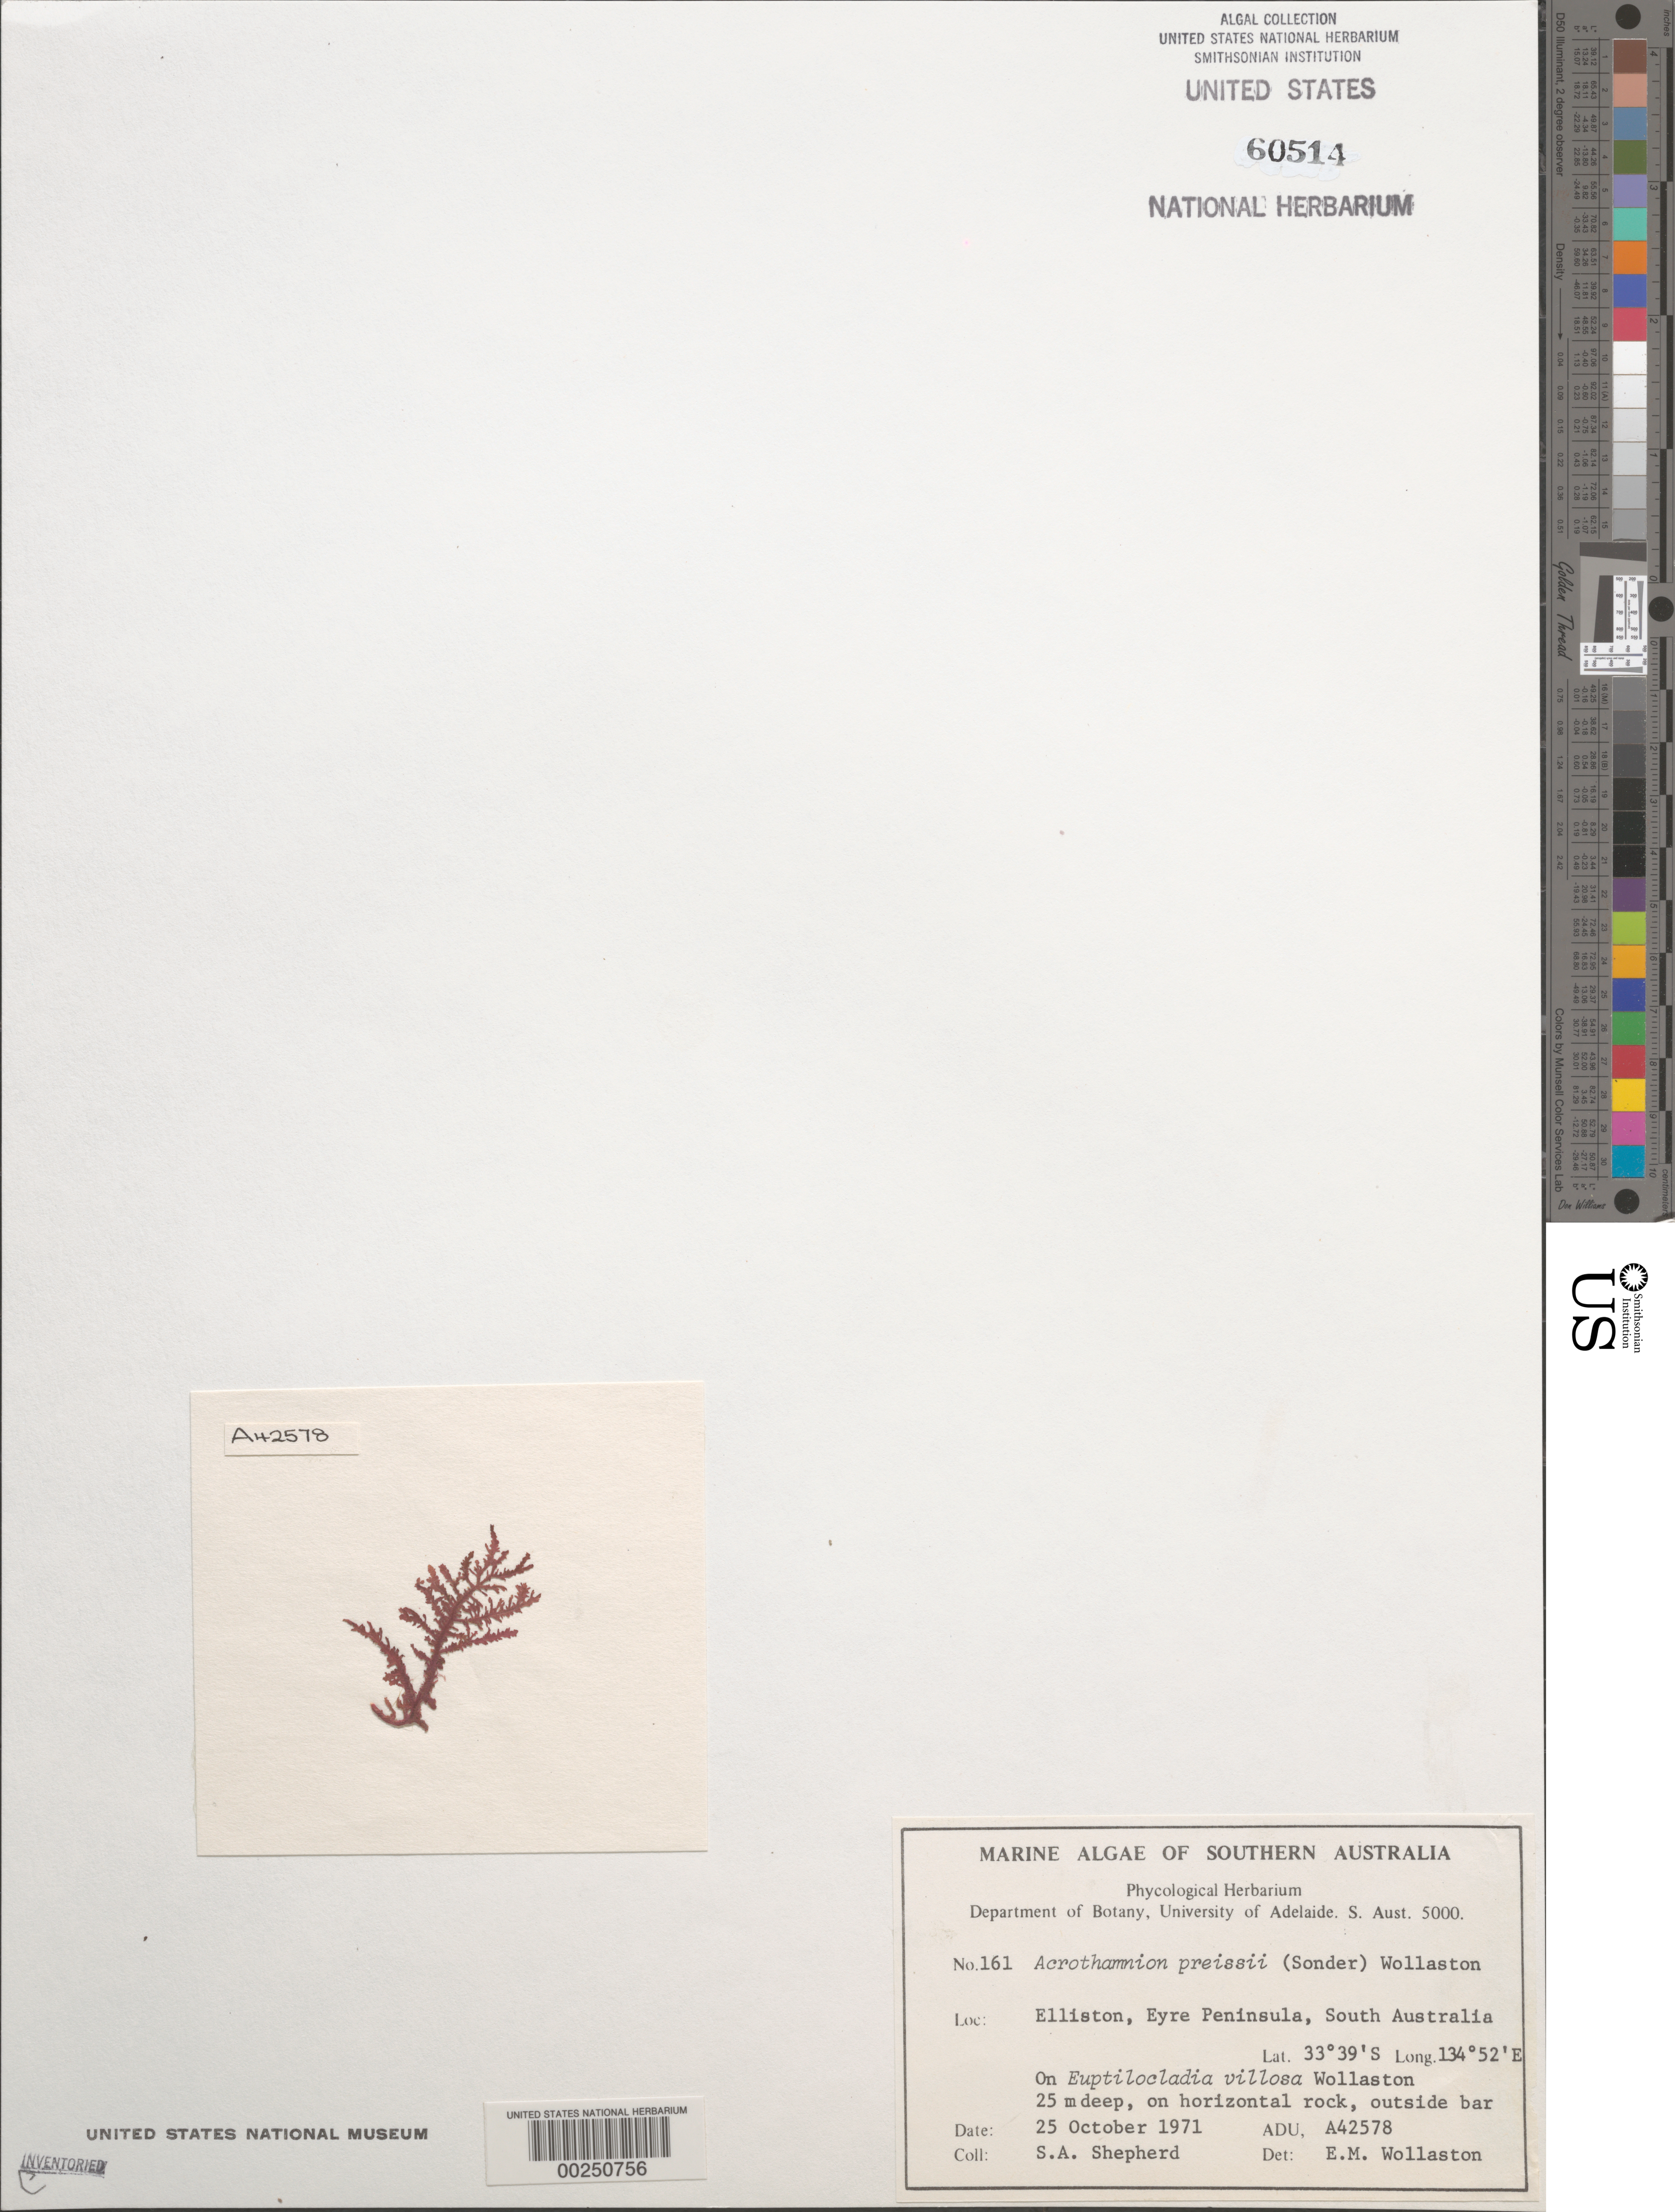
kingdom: Plantae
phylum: Rhodophyta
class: Florideophyceae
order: Ceramiales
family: Ceramiaceae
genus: Acrothamnion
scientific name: Acrothamnion preissii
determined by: Wollaston, E. M.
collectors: S. Shepherd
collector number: ADU A42578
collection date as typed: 25 Oct 1971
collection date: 1971-10-25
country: Australia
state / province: South Australia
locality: Elliston, eyre peninsula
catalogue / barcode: US 60514